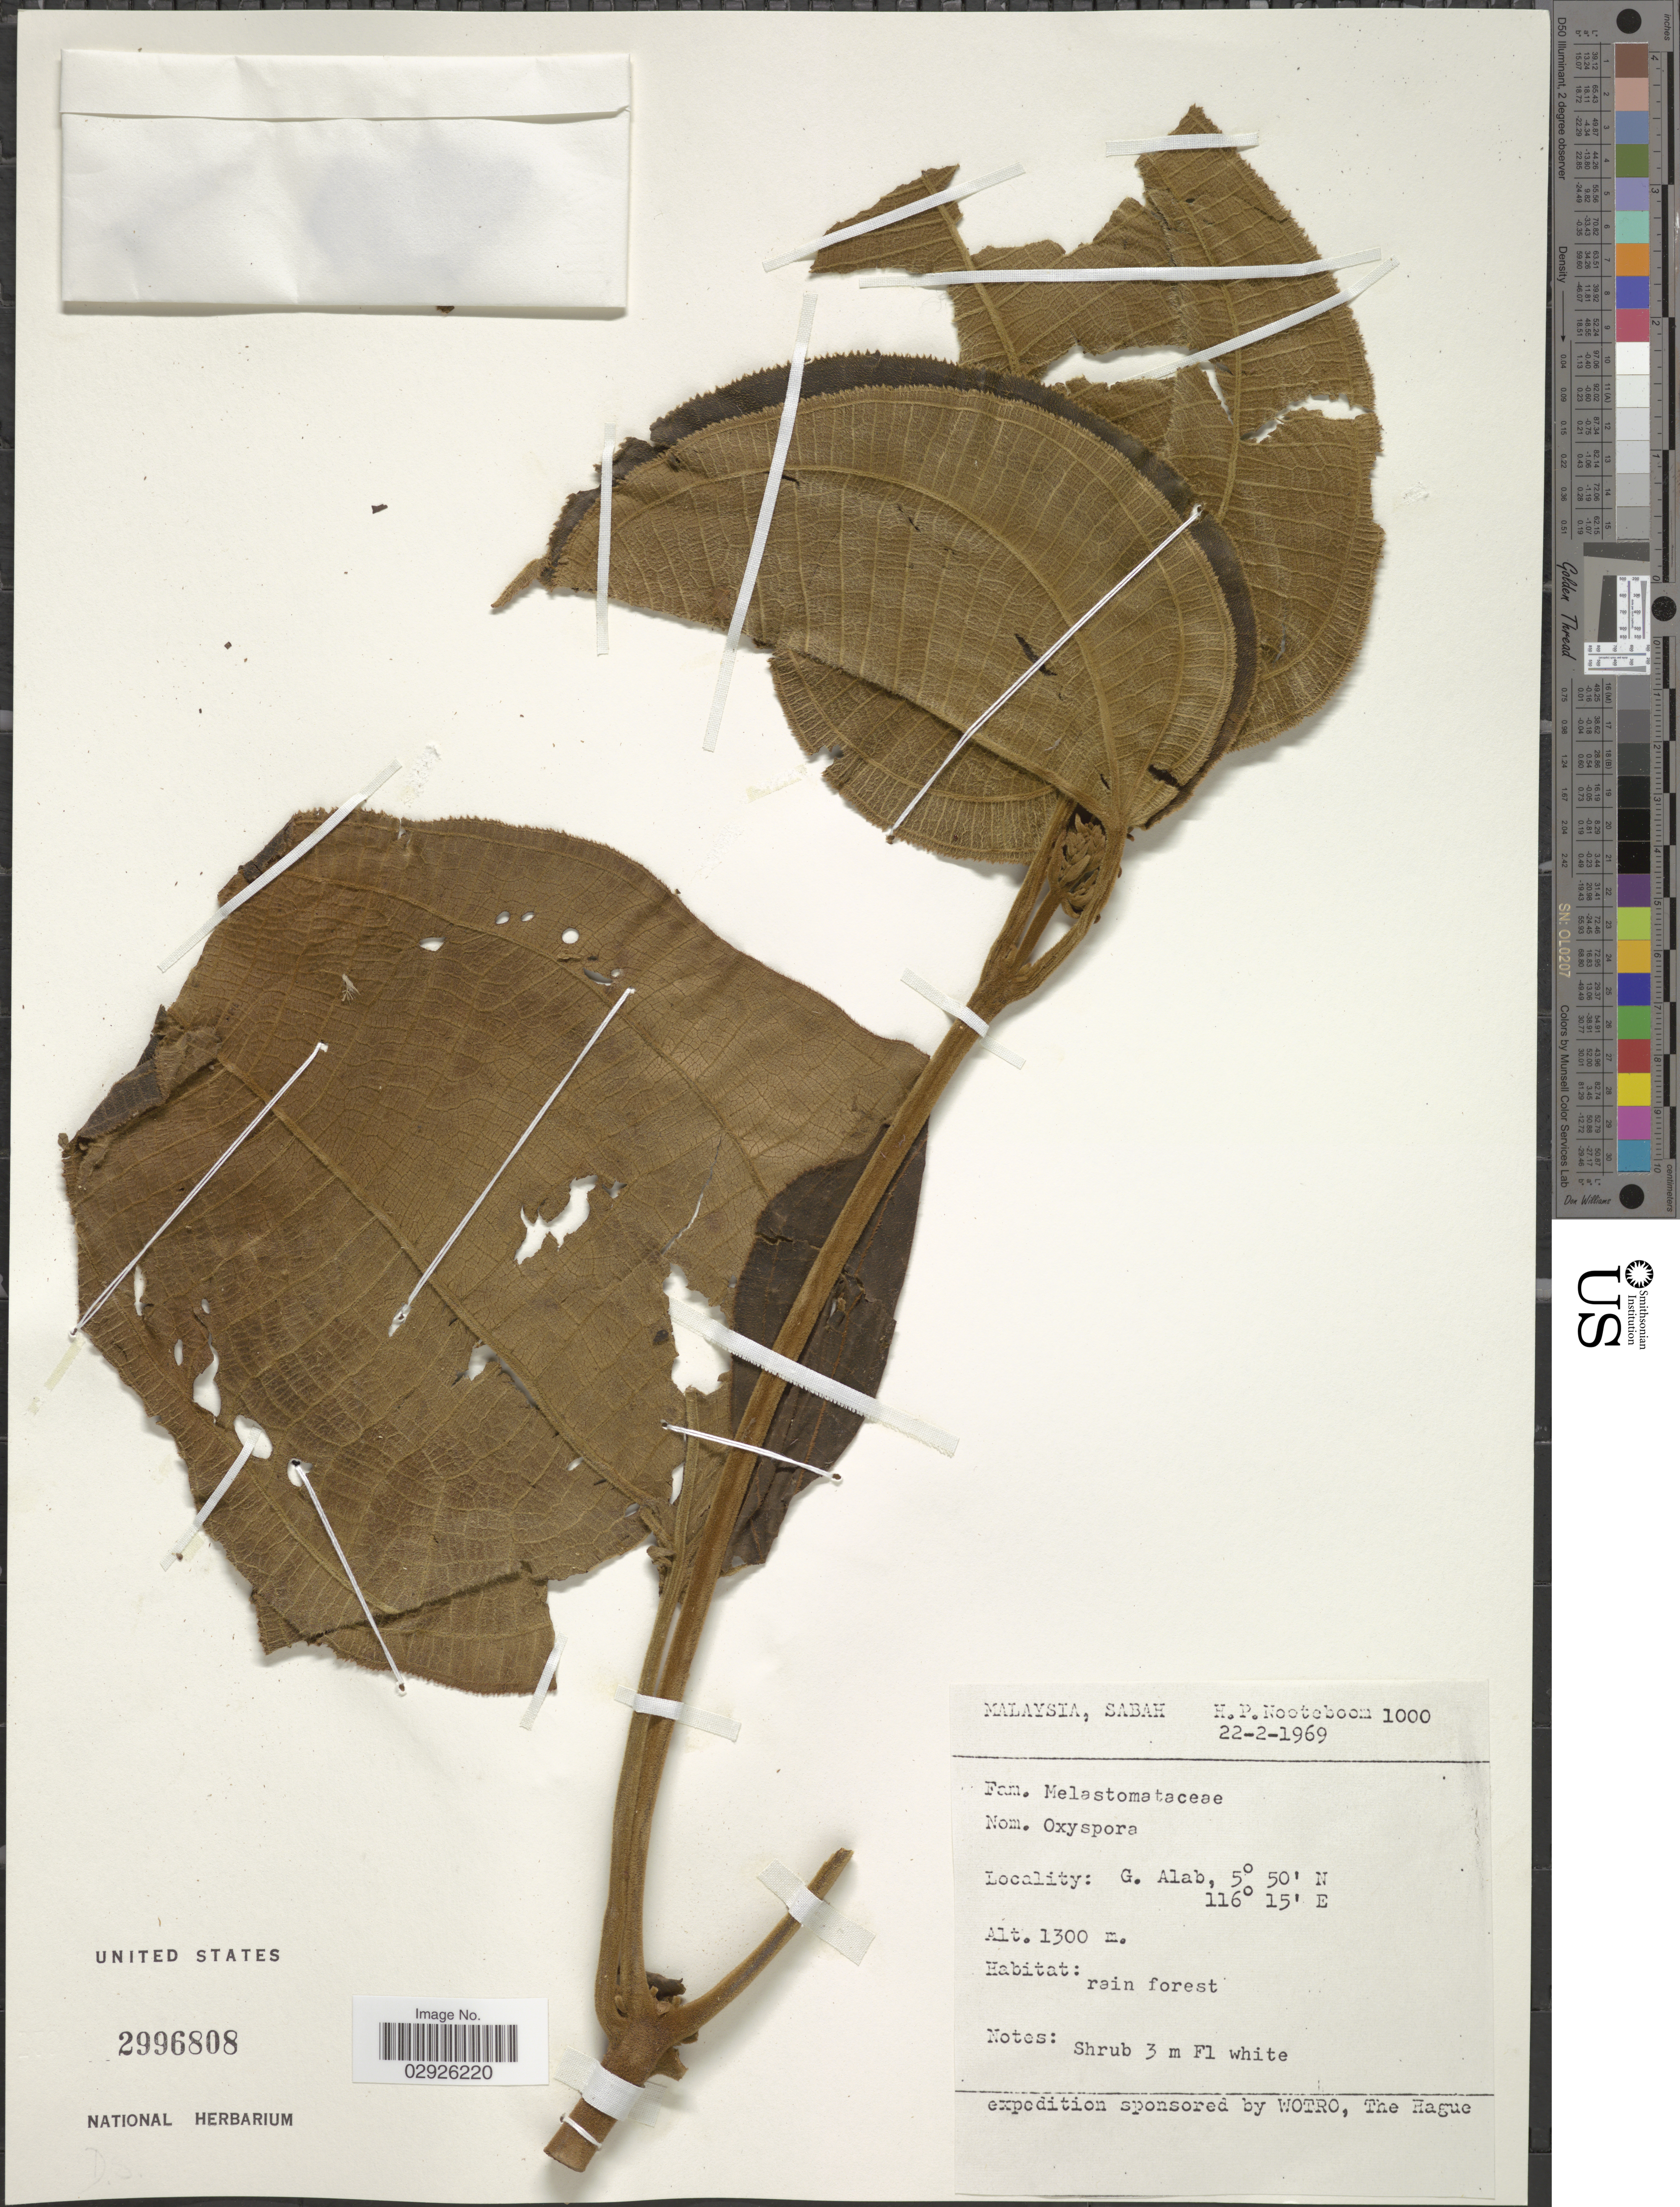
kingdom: Plantae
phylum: Tracheophyta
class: Magnoliopsida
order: Myrtales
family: Melastomataceae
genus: Oxyspora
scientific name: Oxyspora cordata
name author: (Stapf) Hansen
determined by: Maxwell, J. F.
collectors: H. P. Nooteboom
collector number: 1000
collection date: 1969-02-22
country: Malaysia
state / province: Sabah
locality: G. Alab.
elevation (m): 1300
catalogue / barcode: US 2996808